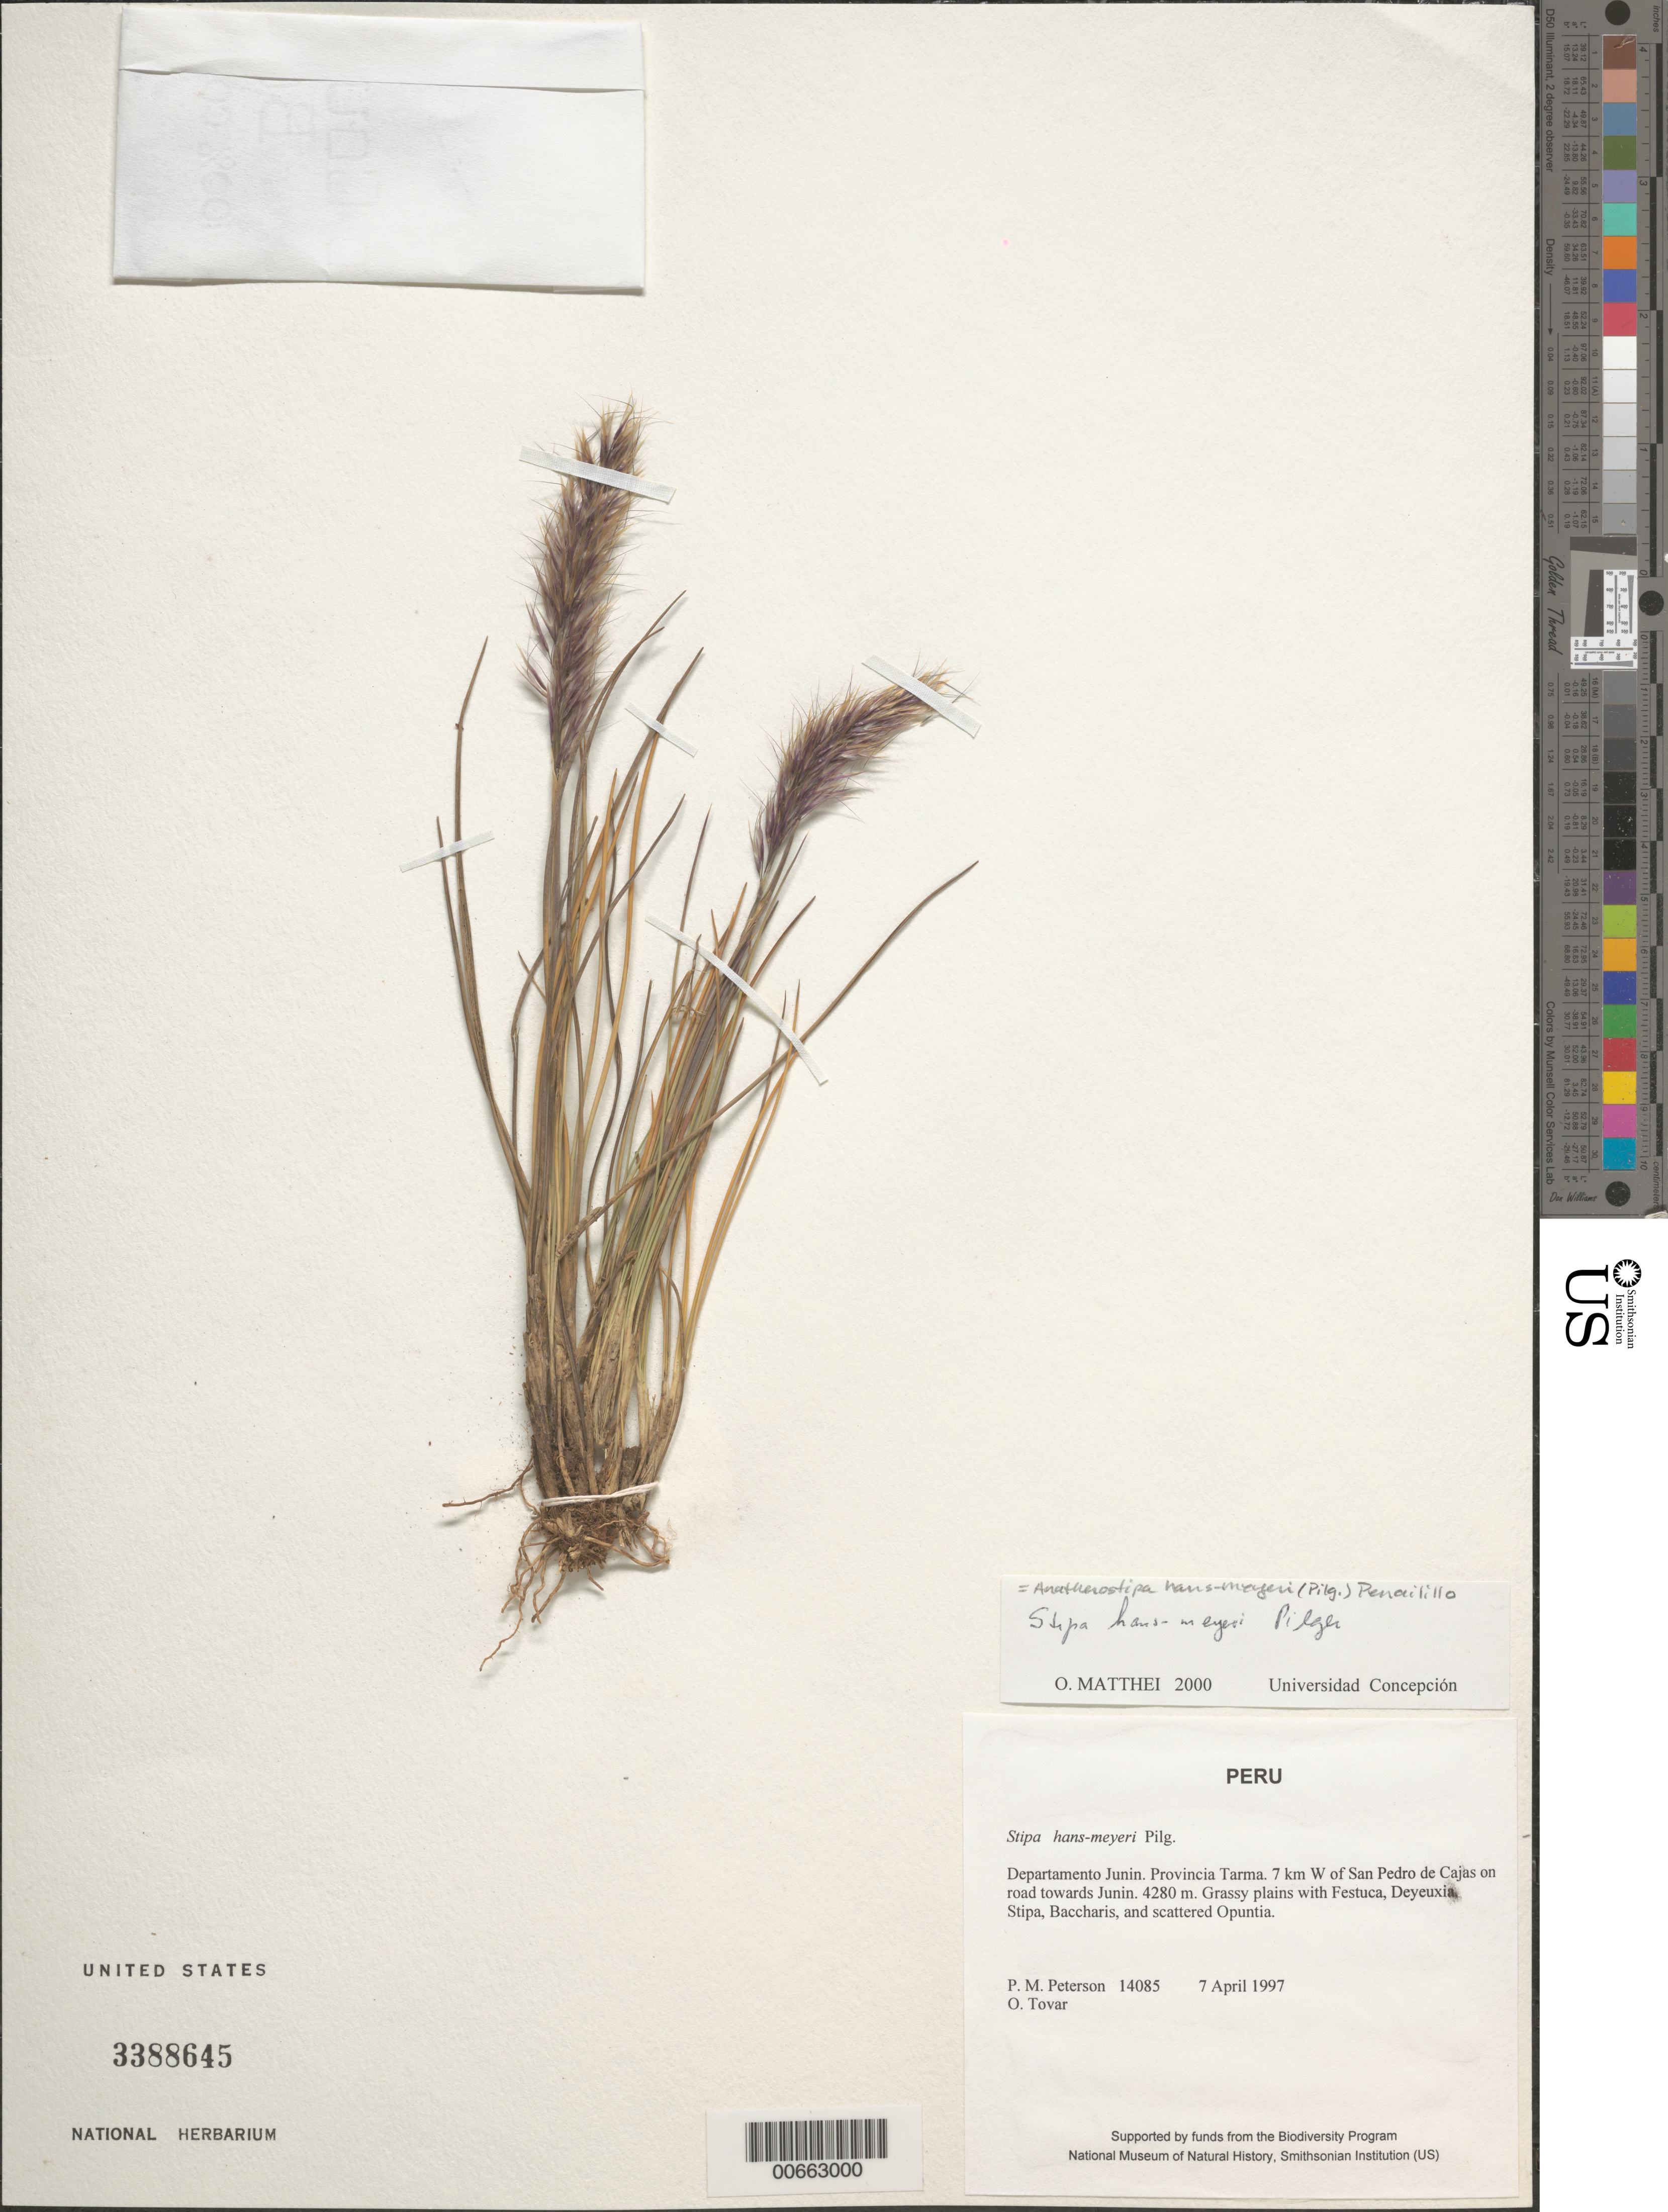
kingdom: Plantae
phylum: Tracheophyta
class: Liliopsida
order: Poales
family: Poaceae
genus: Anatherostipa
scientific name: Anatherostipa hans-meyeri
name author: (Pilg.) Peñailillo B.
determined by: Matthei, O. R.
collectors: P. M. Peterson & Ó. Tovar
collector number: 14085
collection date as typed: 07 Apr 1997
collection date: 1997-04-07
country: Peru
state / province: Junín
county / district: Tarma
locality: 7 km W of San Pedro de Cajas on road towards Junin.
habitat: Grassy plains with Festuca, Deyeuxia, Stipa, Baccharis, and scattered Opuntia.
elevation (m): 4280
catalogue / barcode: US 3388645